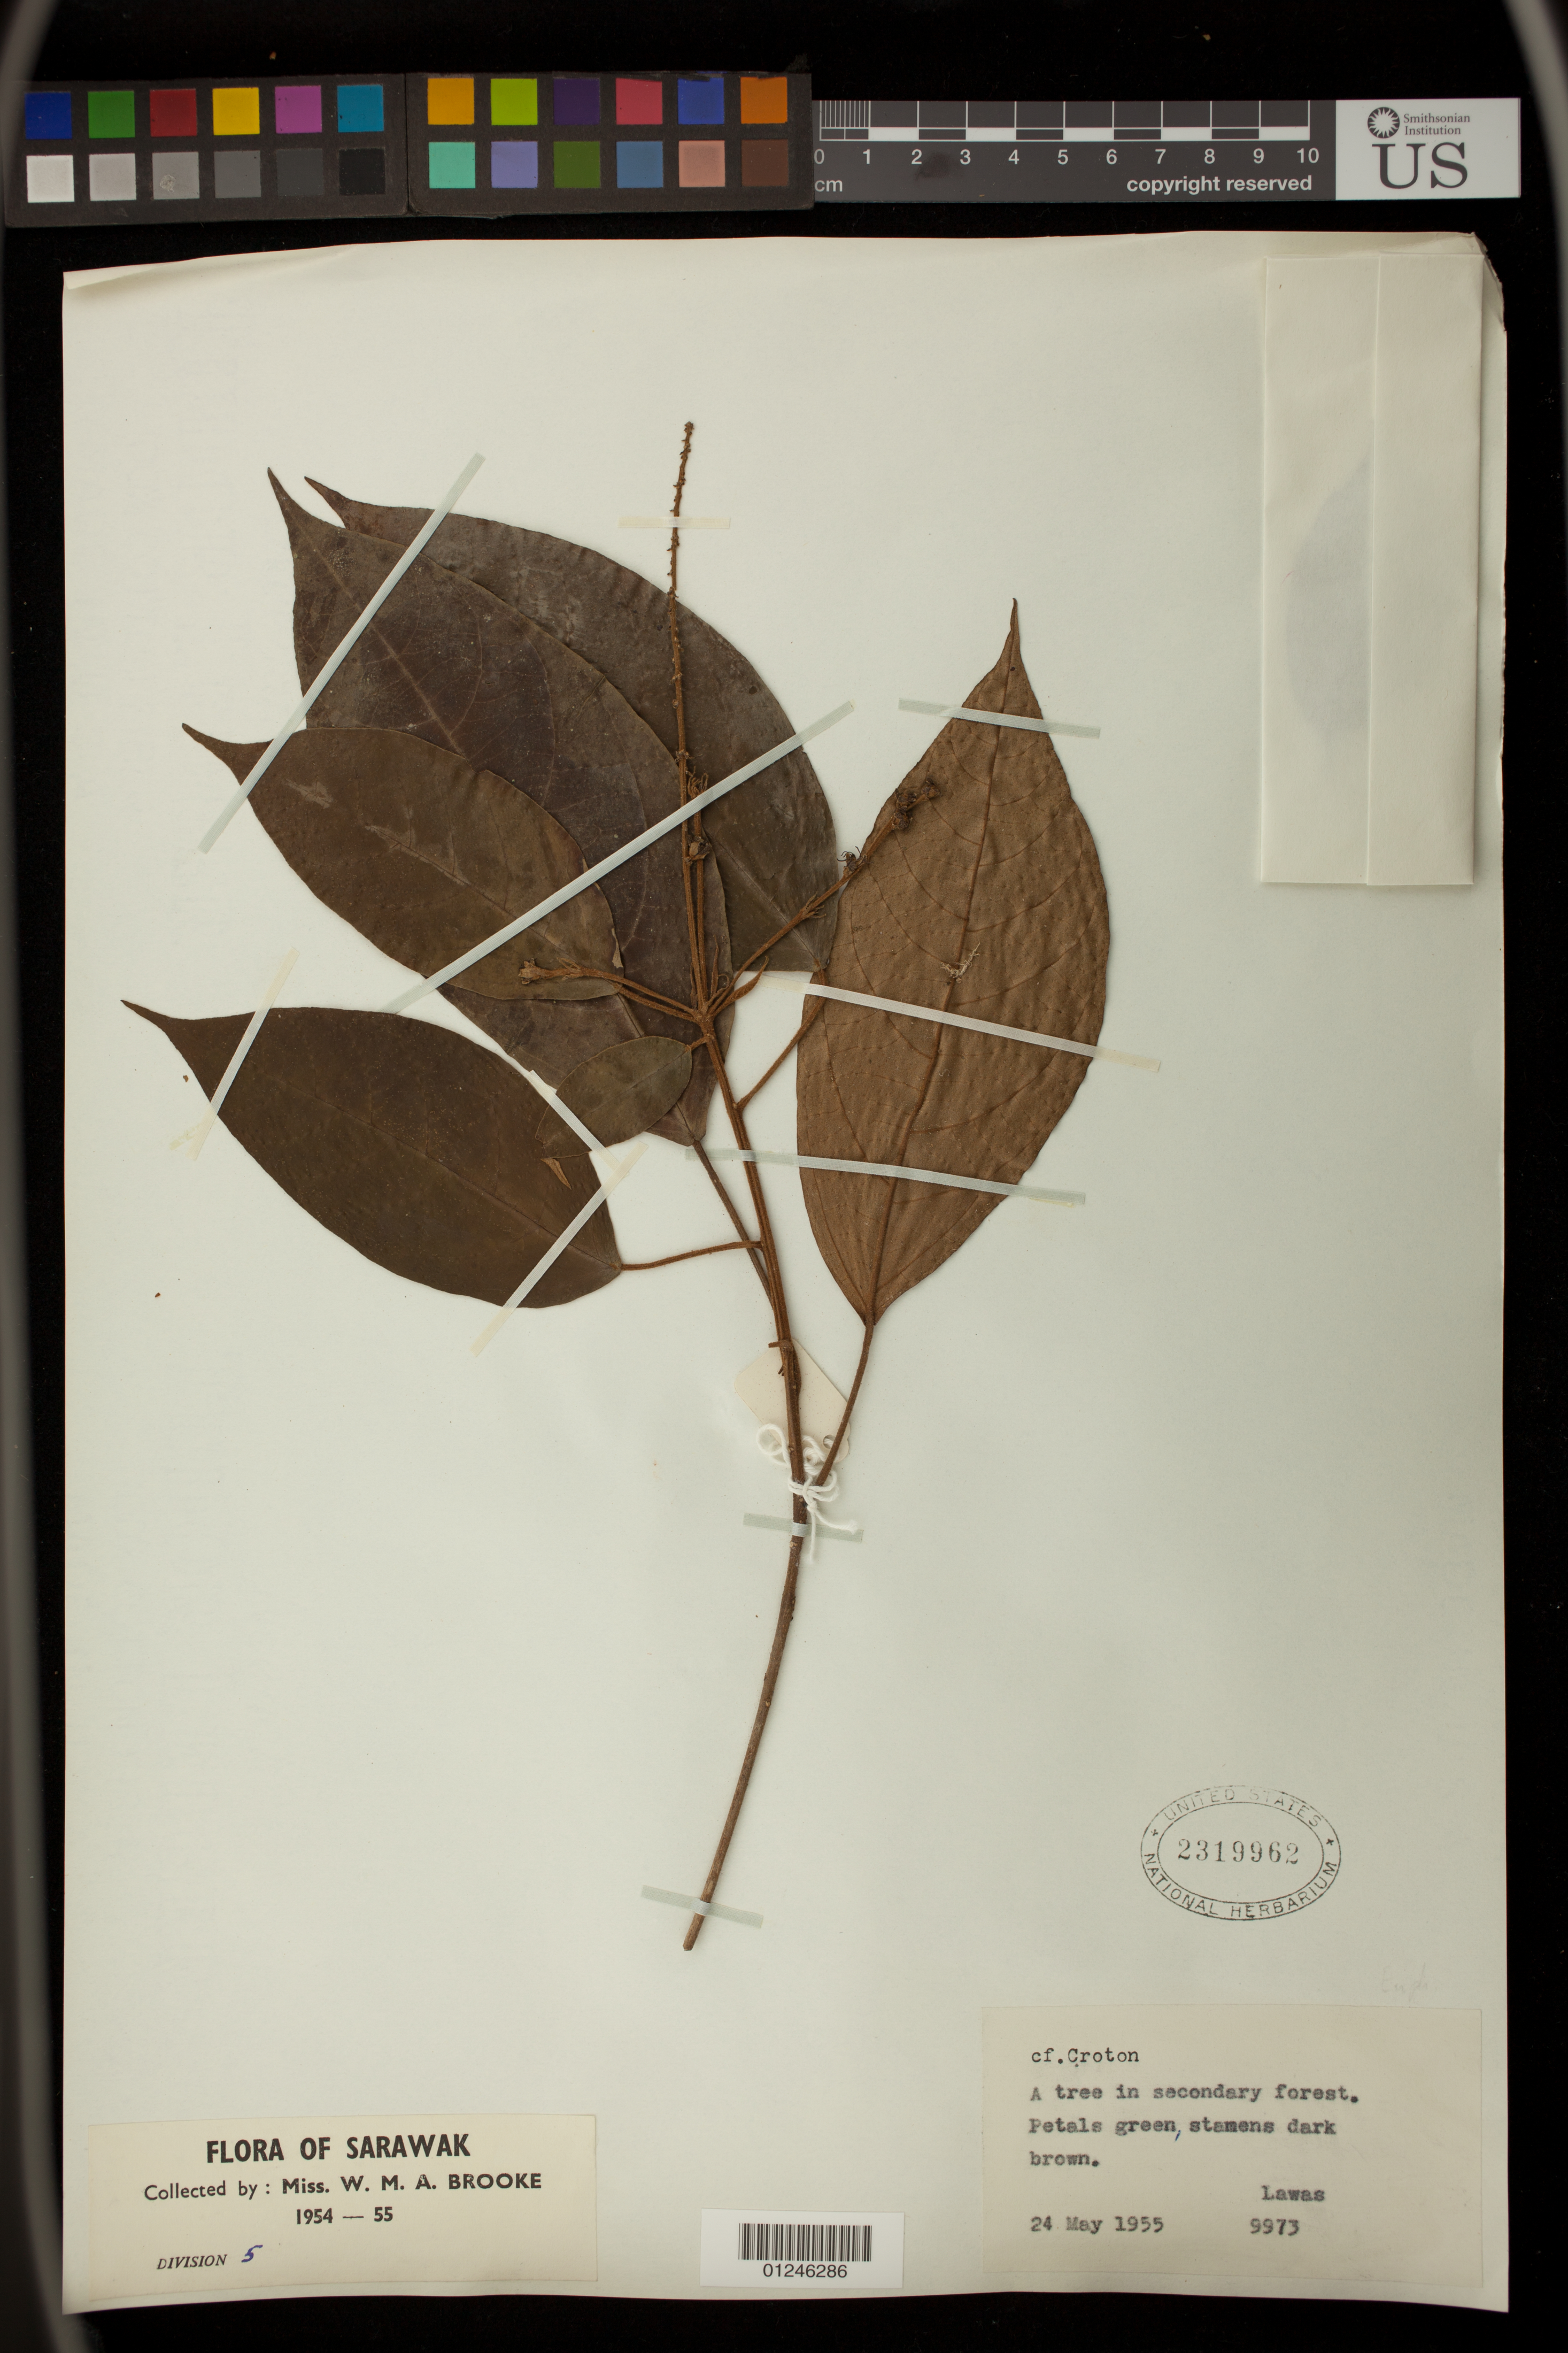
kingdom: Plantae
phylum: Tracheophyta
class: Magnoliopsida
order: Malpighiales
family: Euphorbiaceae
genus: Croton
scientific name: Croton sp.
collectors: W. Brooke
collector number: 9973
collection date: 1955-05-24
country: Malaysia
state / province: Sarawak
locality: Lawas.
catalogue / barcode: US 2319962